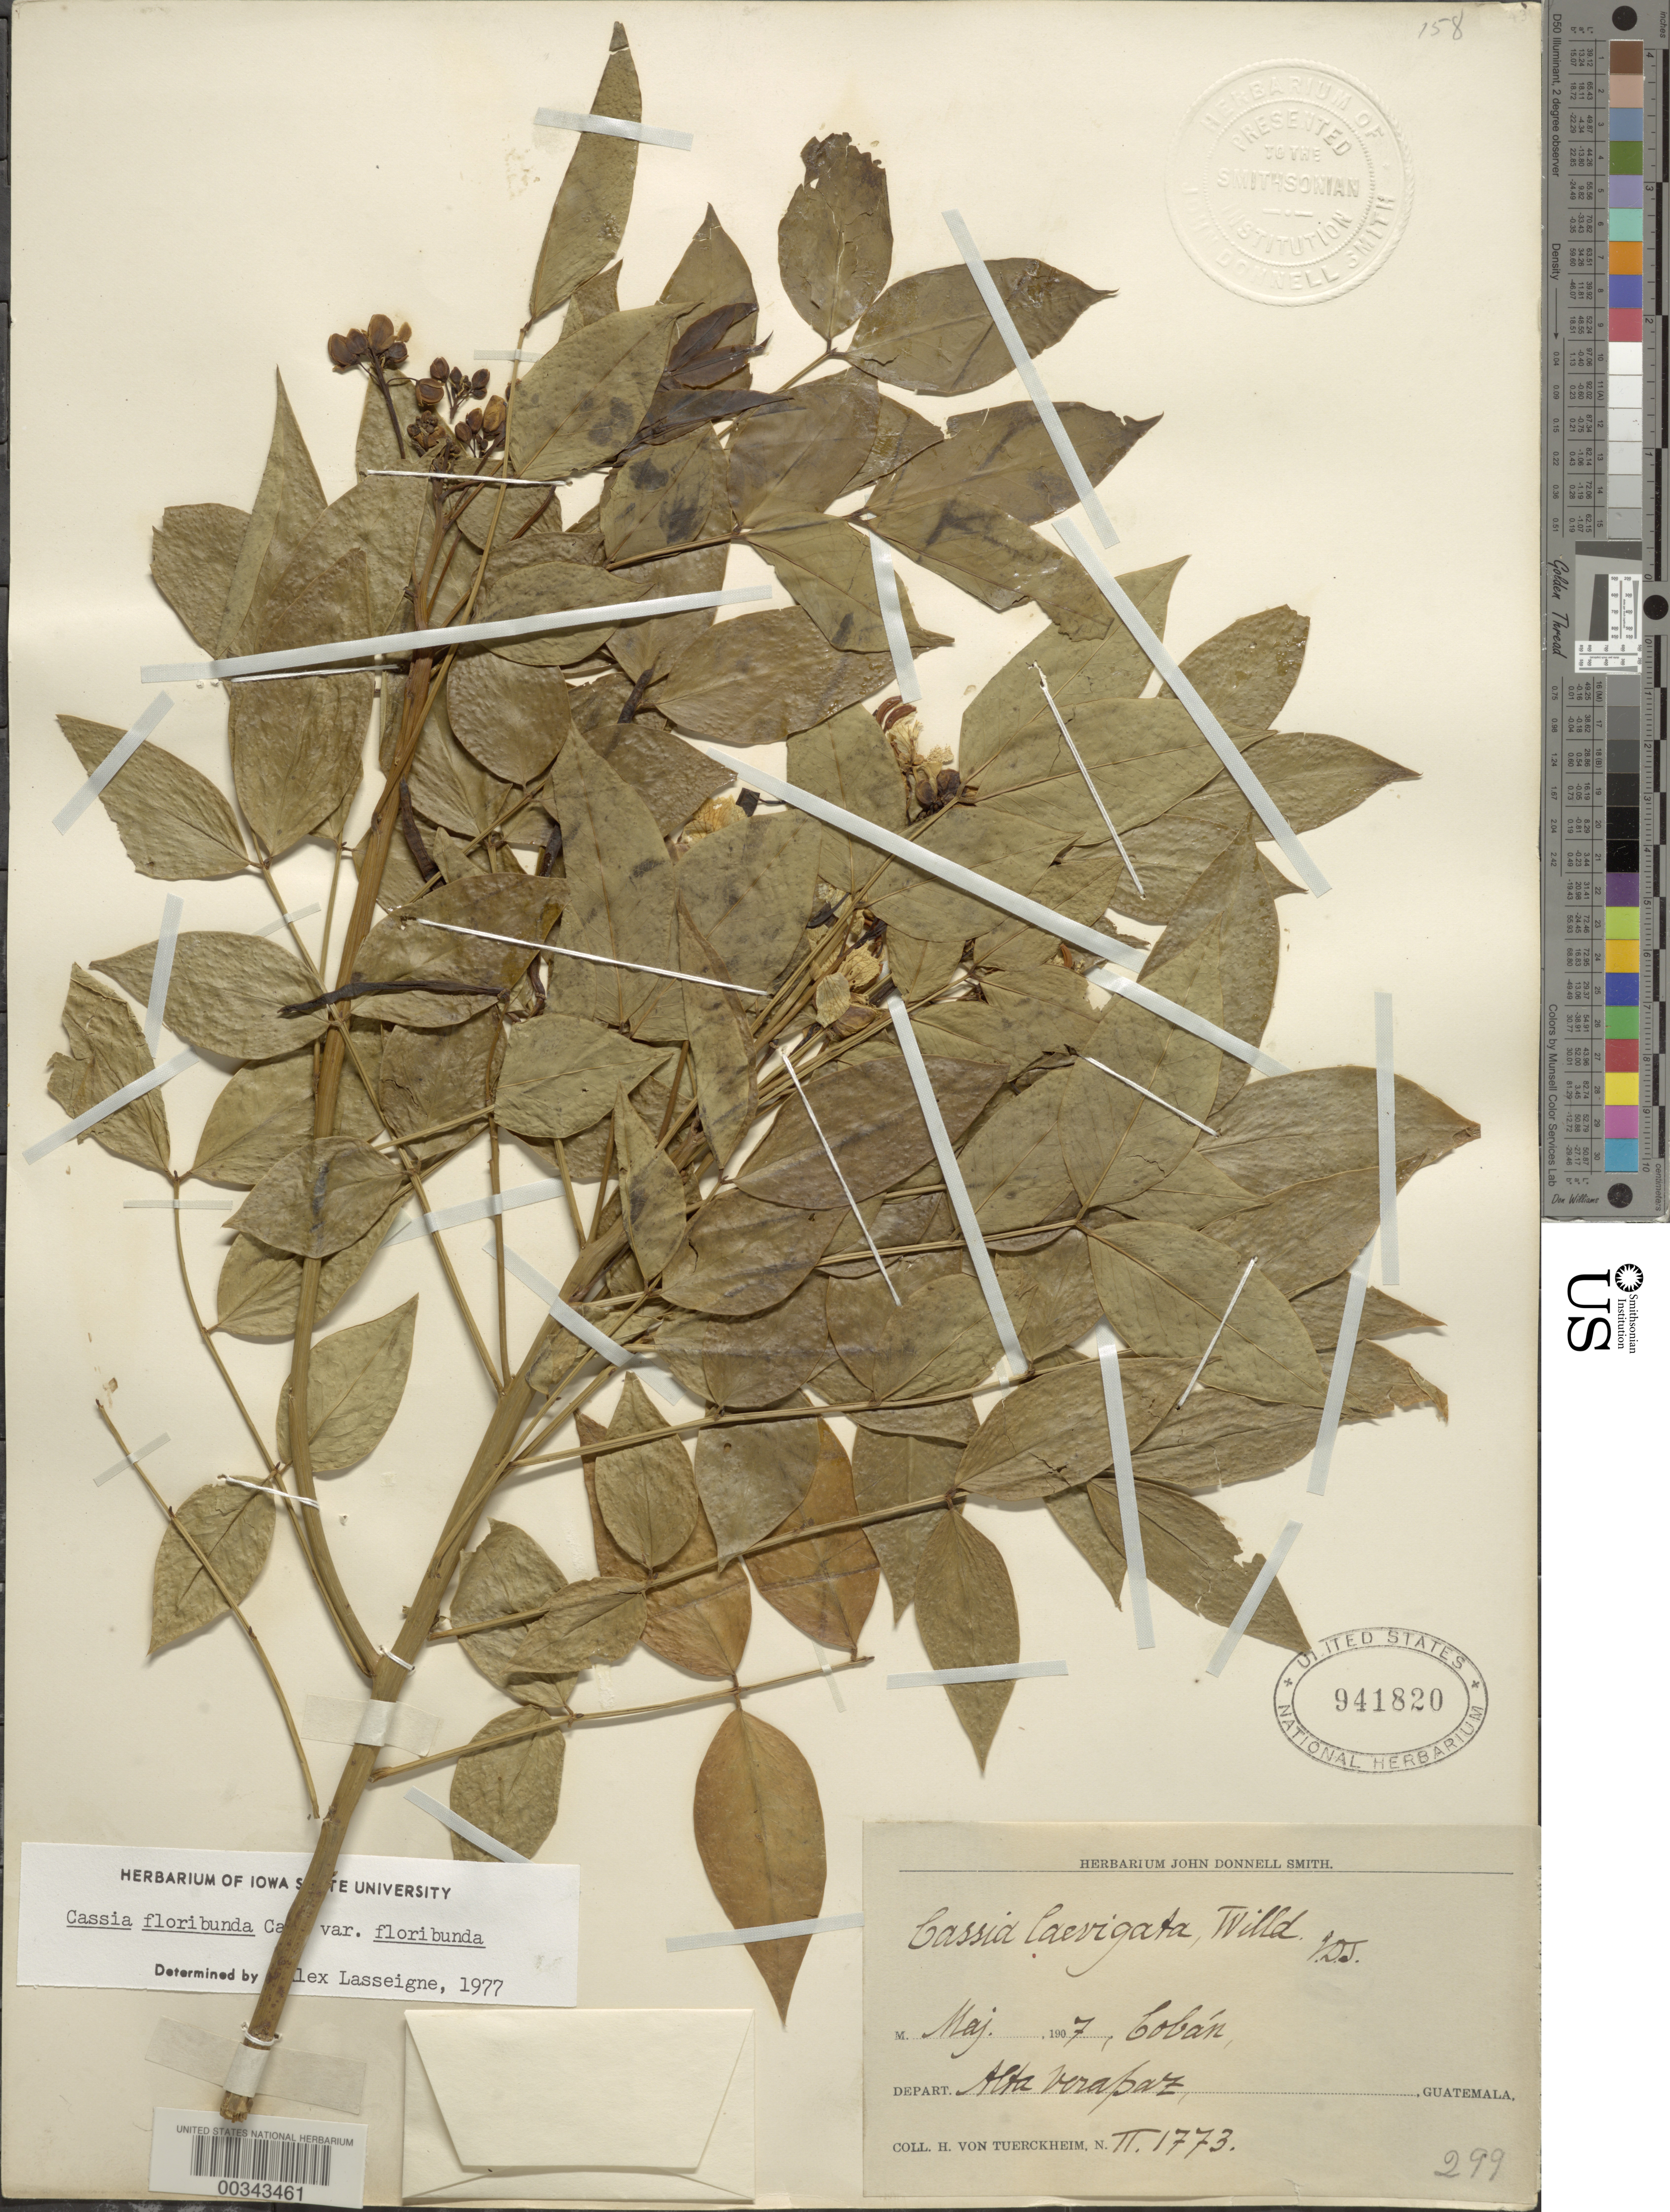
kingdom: Plantae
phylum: Tracheophyta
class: Magnoliopsida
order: Fabales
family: Fabaceae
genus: Senna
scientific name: Senna septemtrionalis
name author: (Viv.) H.S. Irwin & Barneby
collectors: H. von Türckheim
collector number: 1773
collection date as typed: May 1907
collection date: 1907-05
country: Guatemala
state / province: Alta Verapaz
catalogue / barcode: US 941820